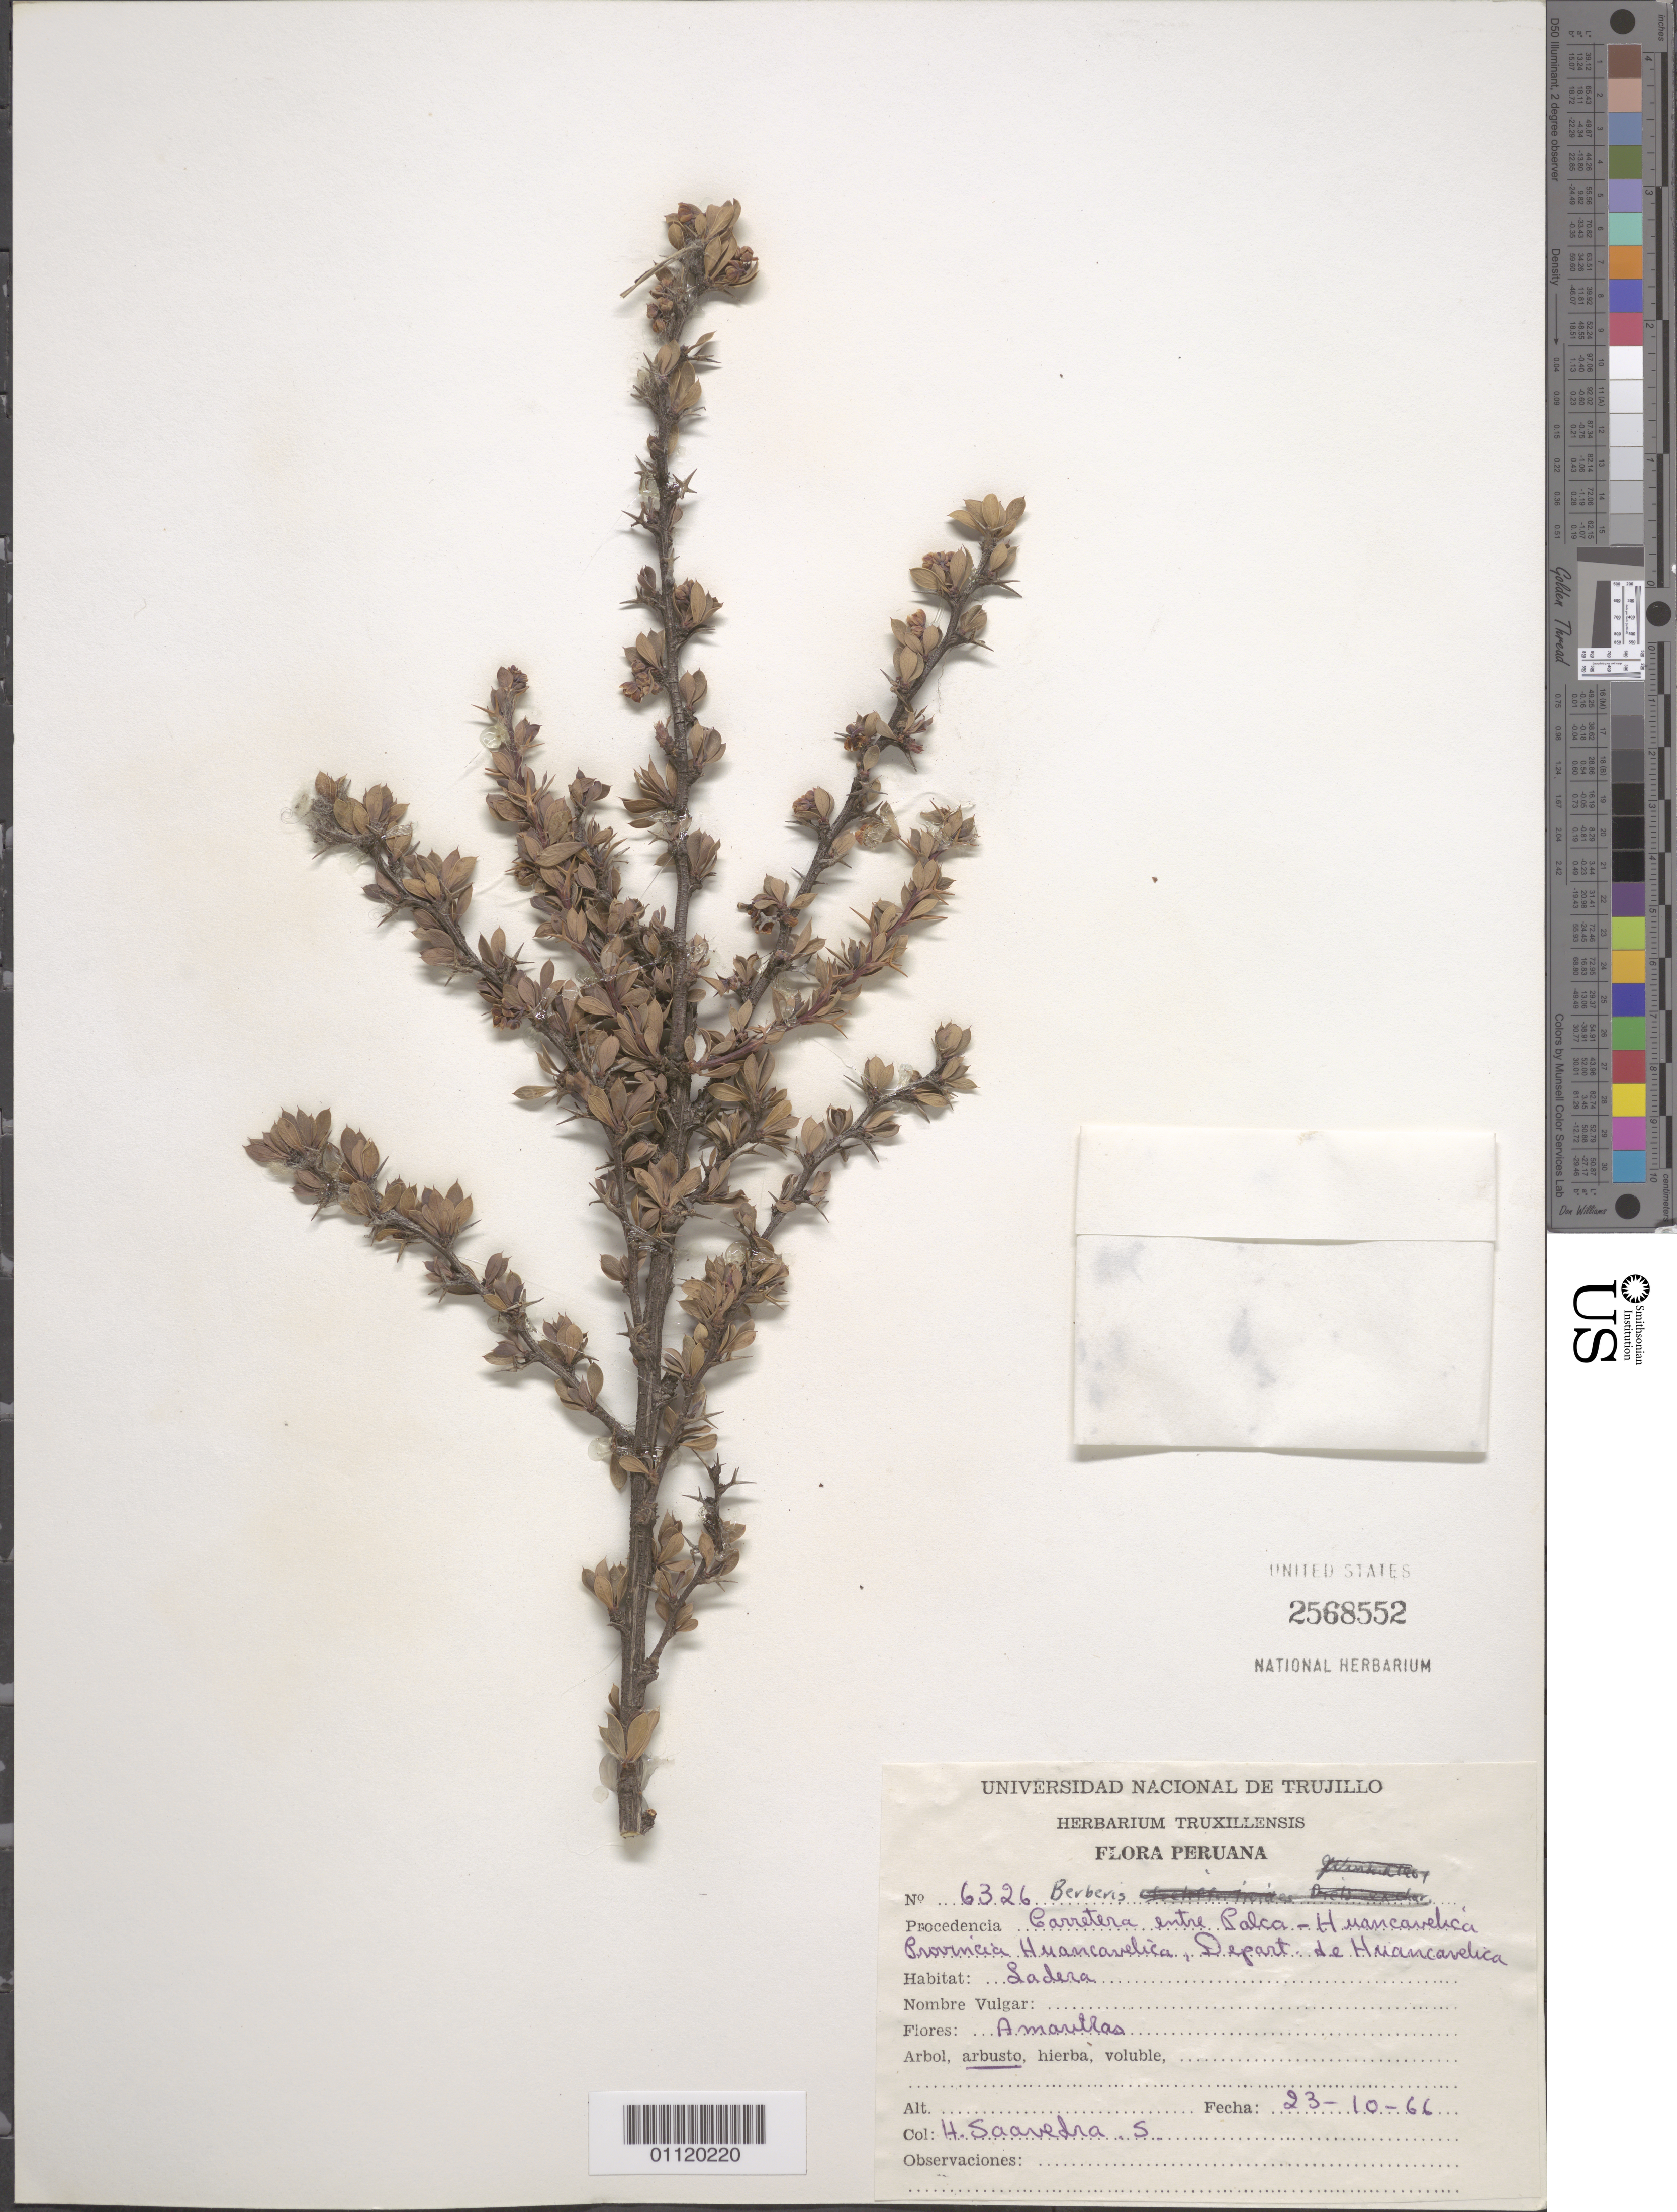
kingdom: Plantae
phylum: Tracheophyta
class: Magnoliopsida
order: Ranunculales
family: Berberidaceae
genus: Berberis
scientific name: Berberis sp.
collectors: H. Saavedra S.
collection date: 1966-10-23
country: Peru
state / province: Huancavelica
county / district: Huancavelica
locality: Road from Palca to Huancavelica.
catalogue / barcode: US 2568552